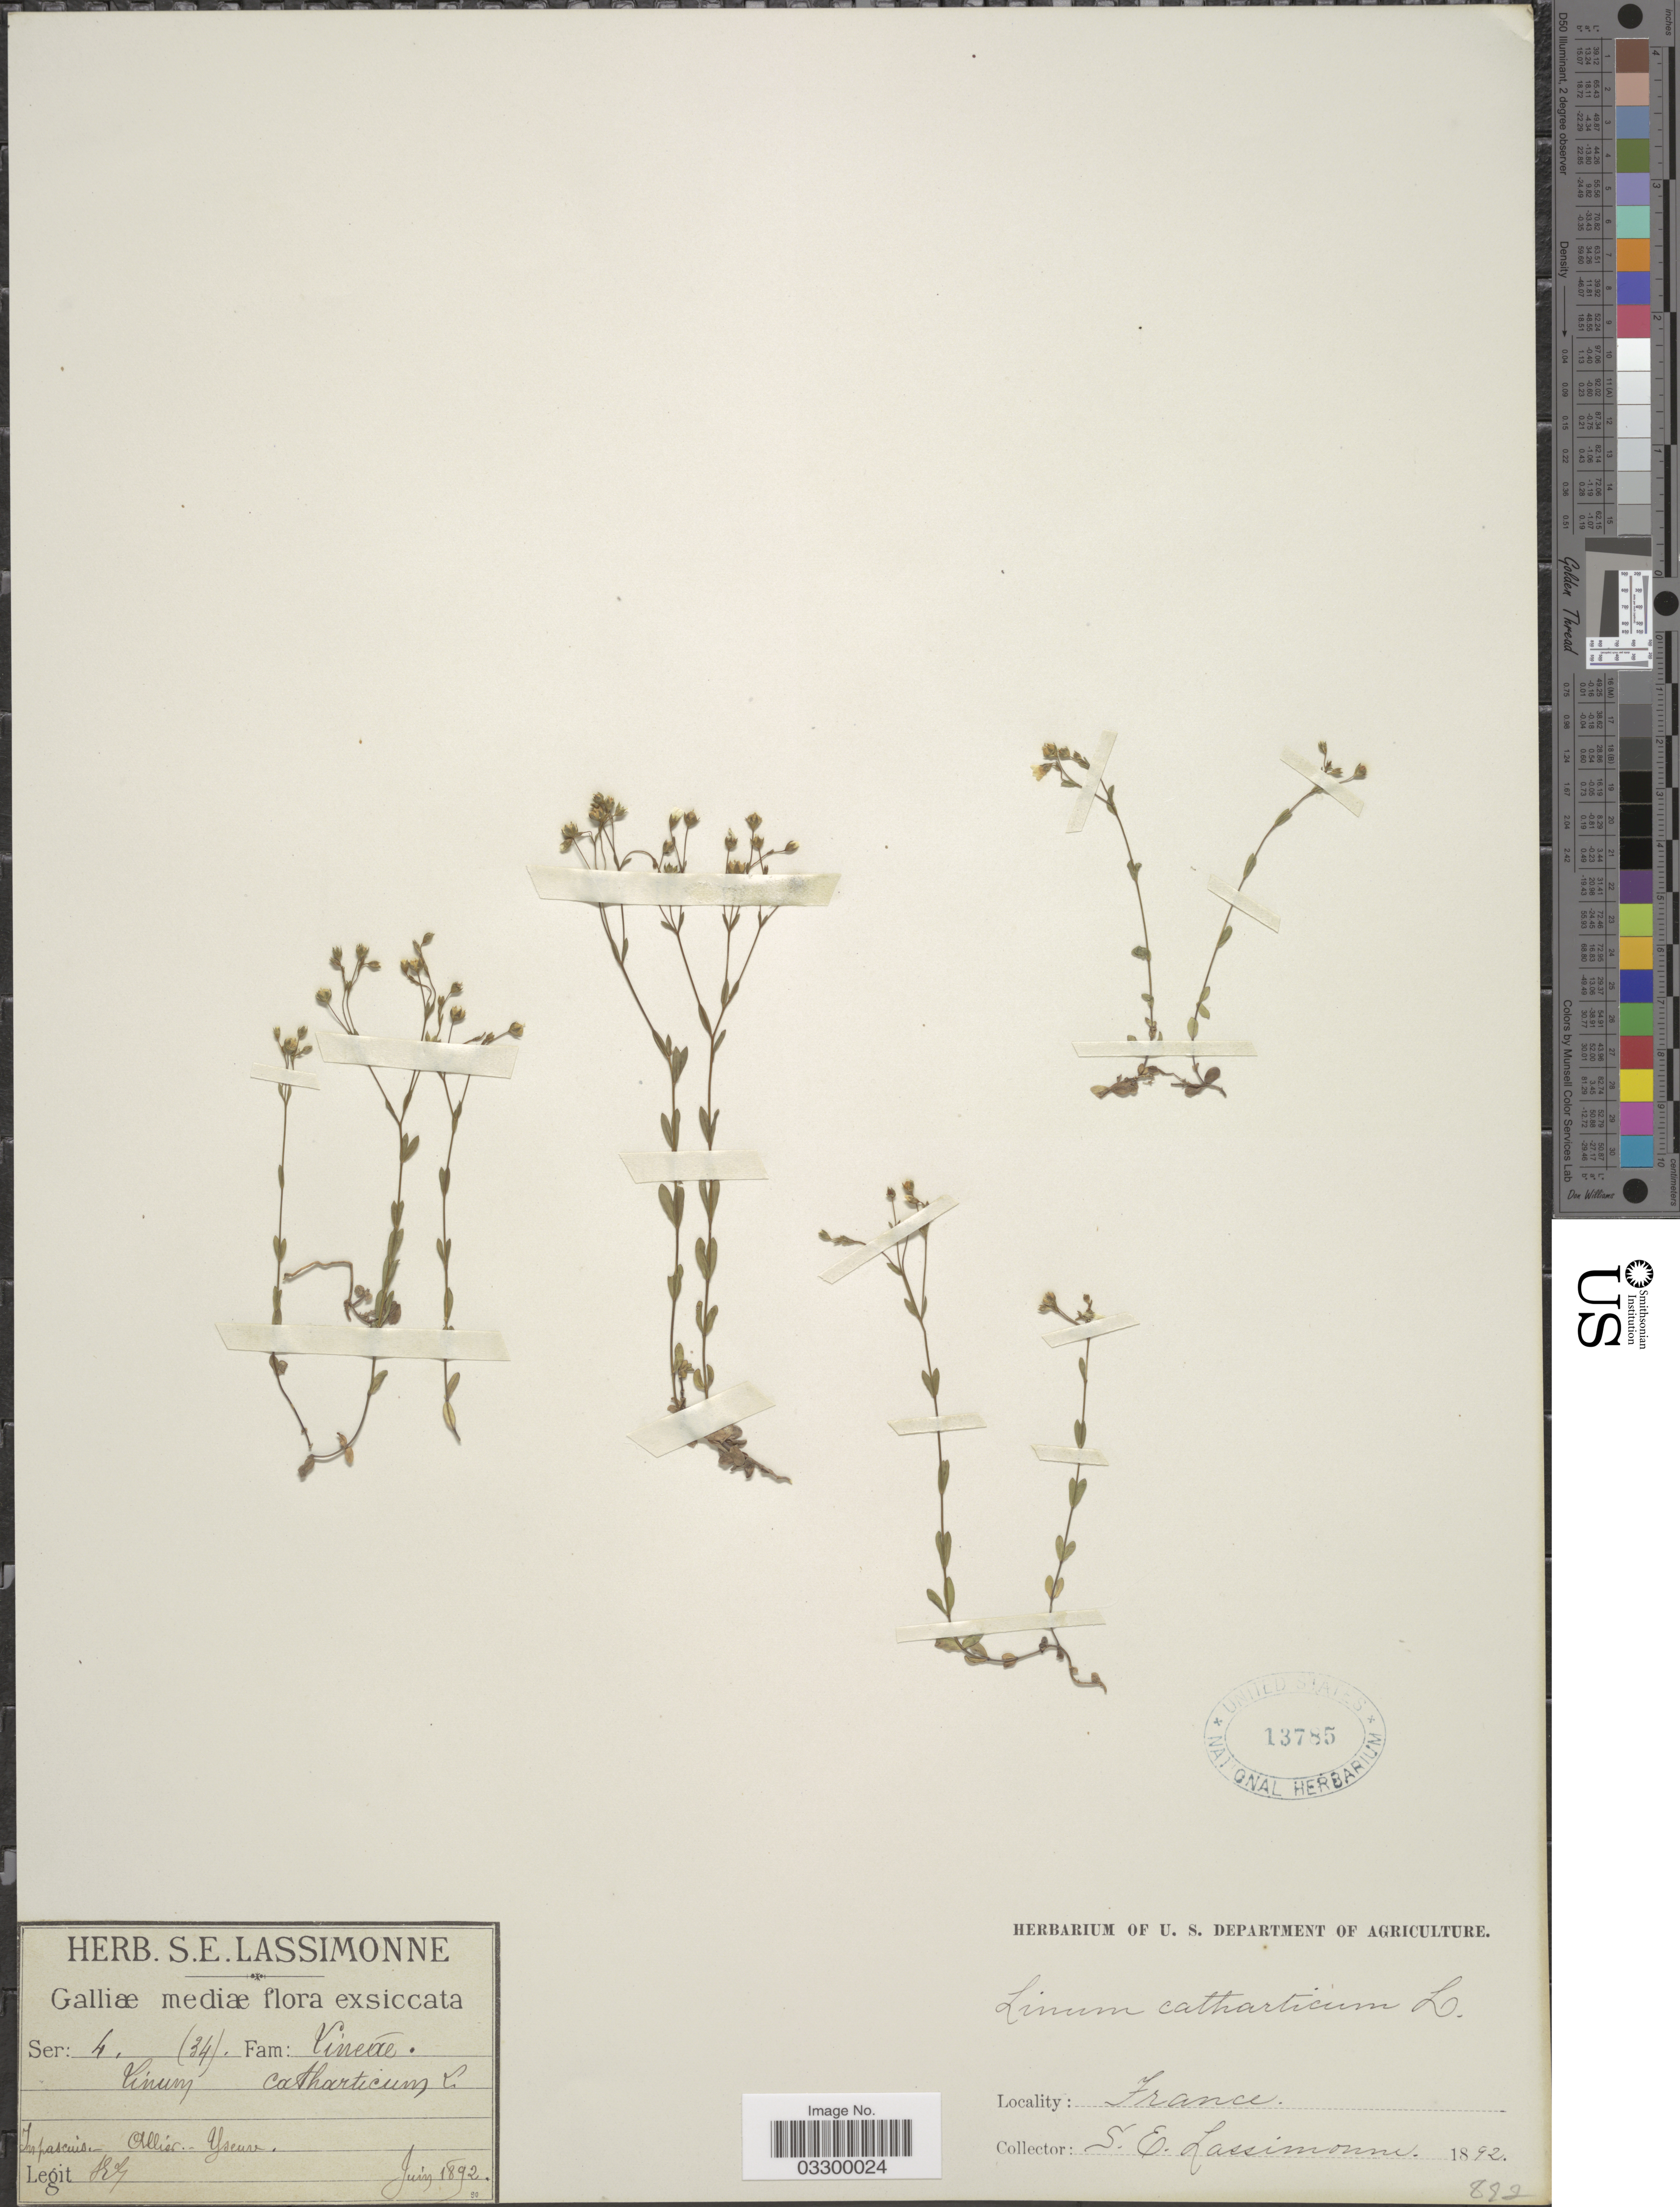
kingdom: Plantae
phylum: Tracheophyta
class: Magnoliopsida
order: Malpighiales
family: Linaceae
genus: Linum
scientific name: Linum catharticum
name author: L.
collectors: S. Lassimonne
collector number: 4(34)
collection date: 1892-06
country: France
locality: Galliæ mediæ. Allier.-Yseure.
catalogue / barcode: US 13785